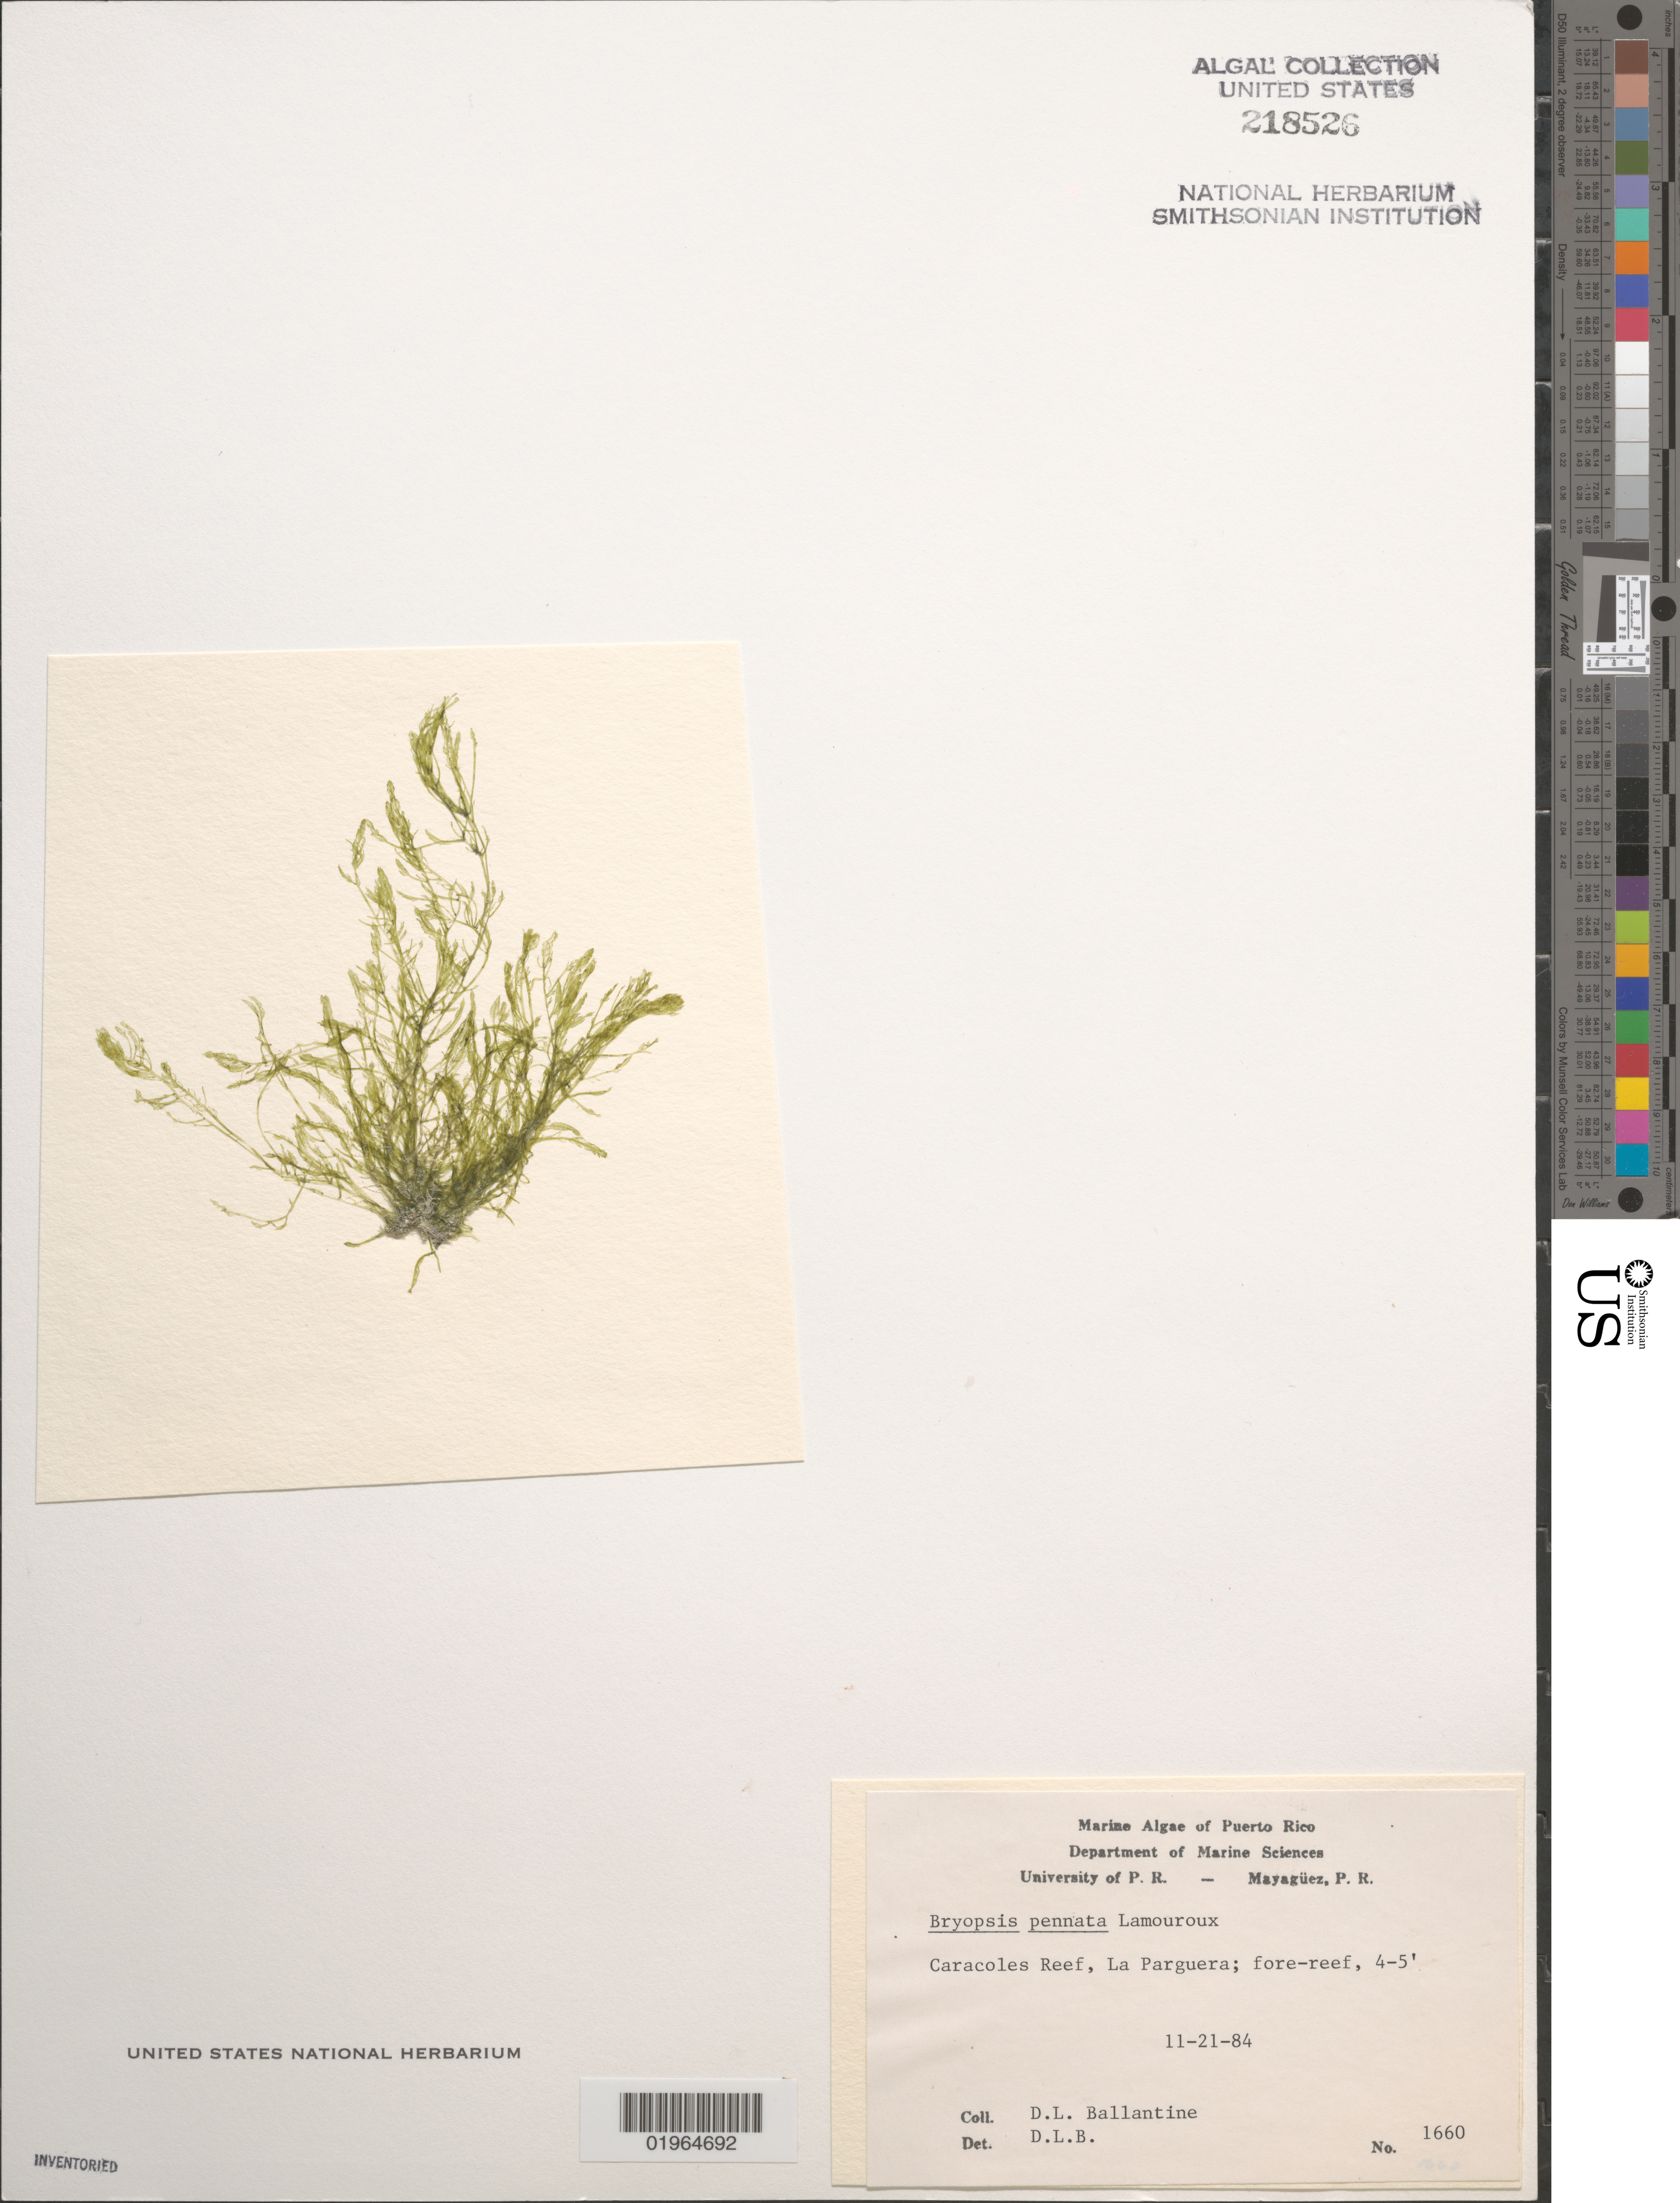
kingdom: Plantae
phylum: Chlorophyta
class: Ulvophyceae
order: Bryopsidales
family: Bryopsidaceae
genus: Bryopsis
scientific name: Bryopsis pennata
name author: J.V.Lamouroux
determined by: Ballantine, D. L.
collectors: D.L. Ballantine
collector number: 1660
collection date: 1984-11-21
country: Puerto Rico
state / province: Lajas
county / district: La Parguera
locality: Caracoles Reef, fore-reef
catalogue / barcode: US 218526